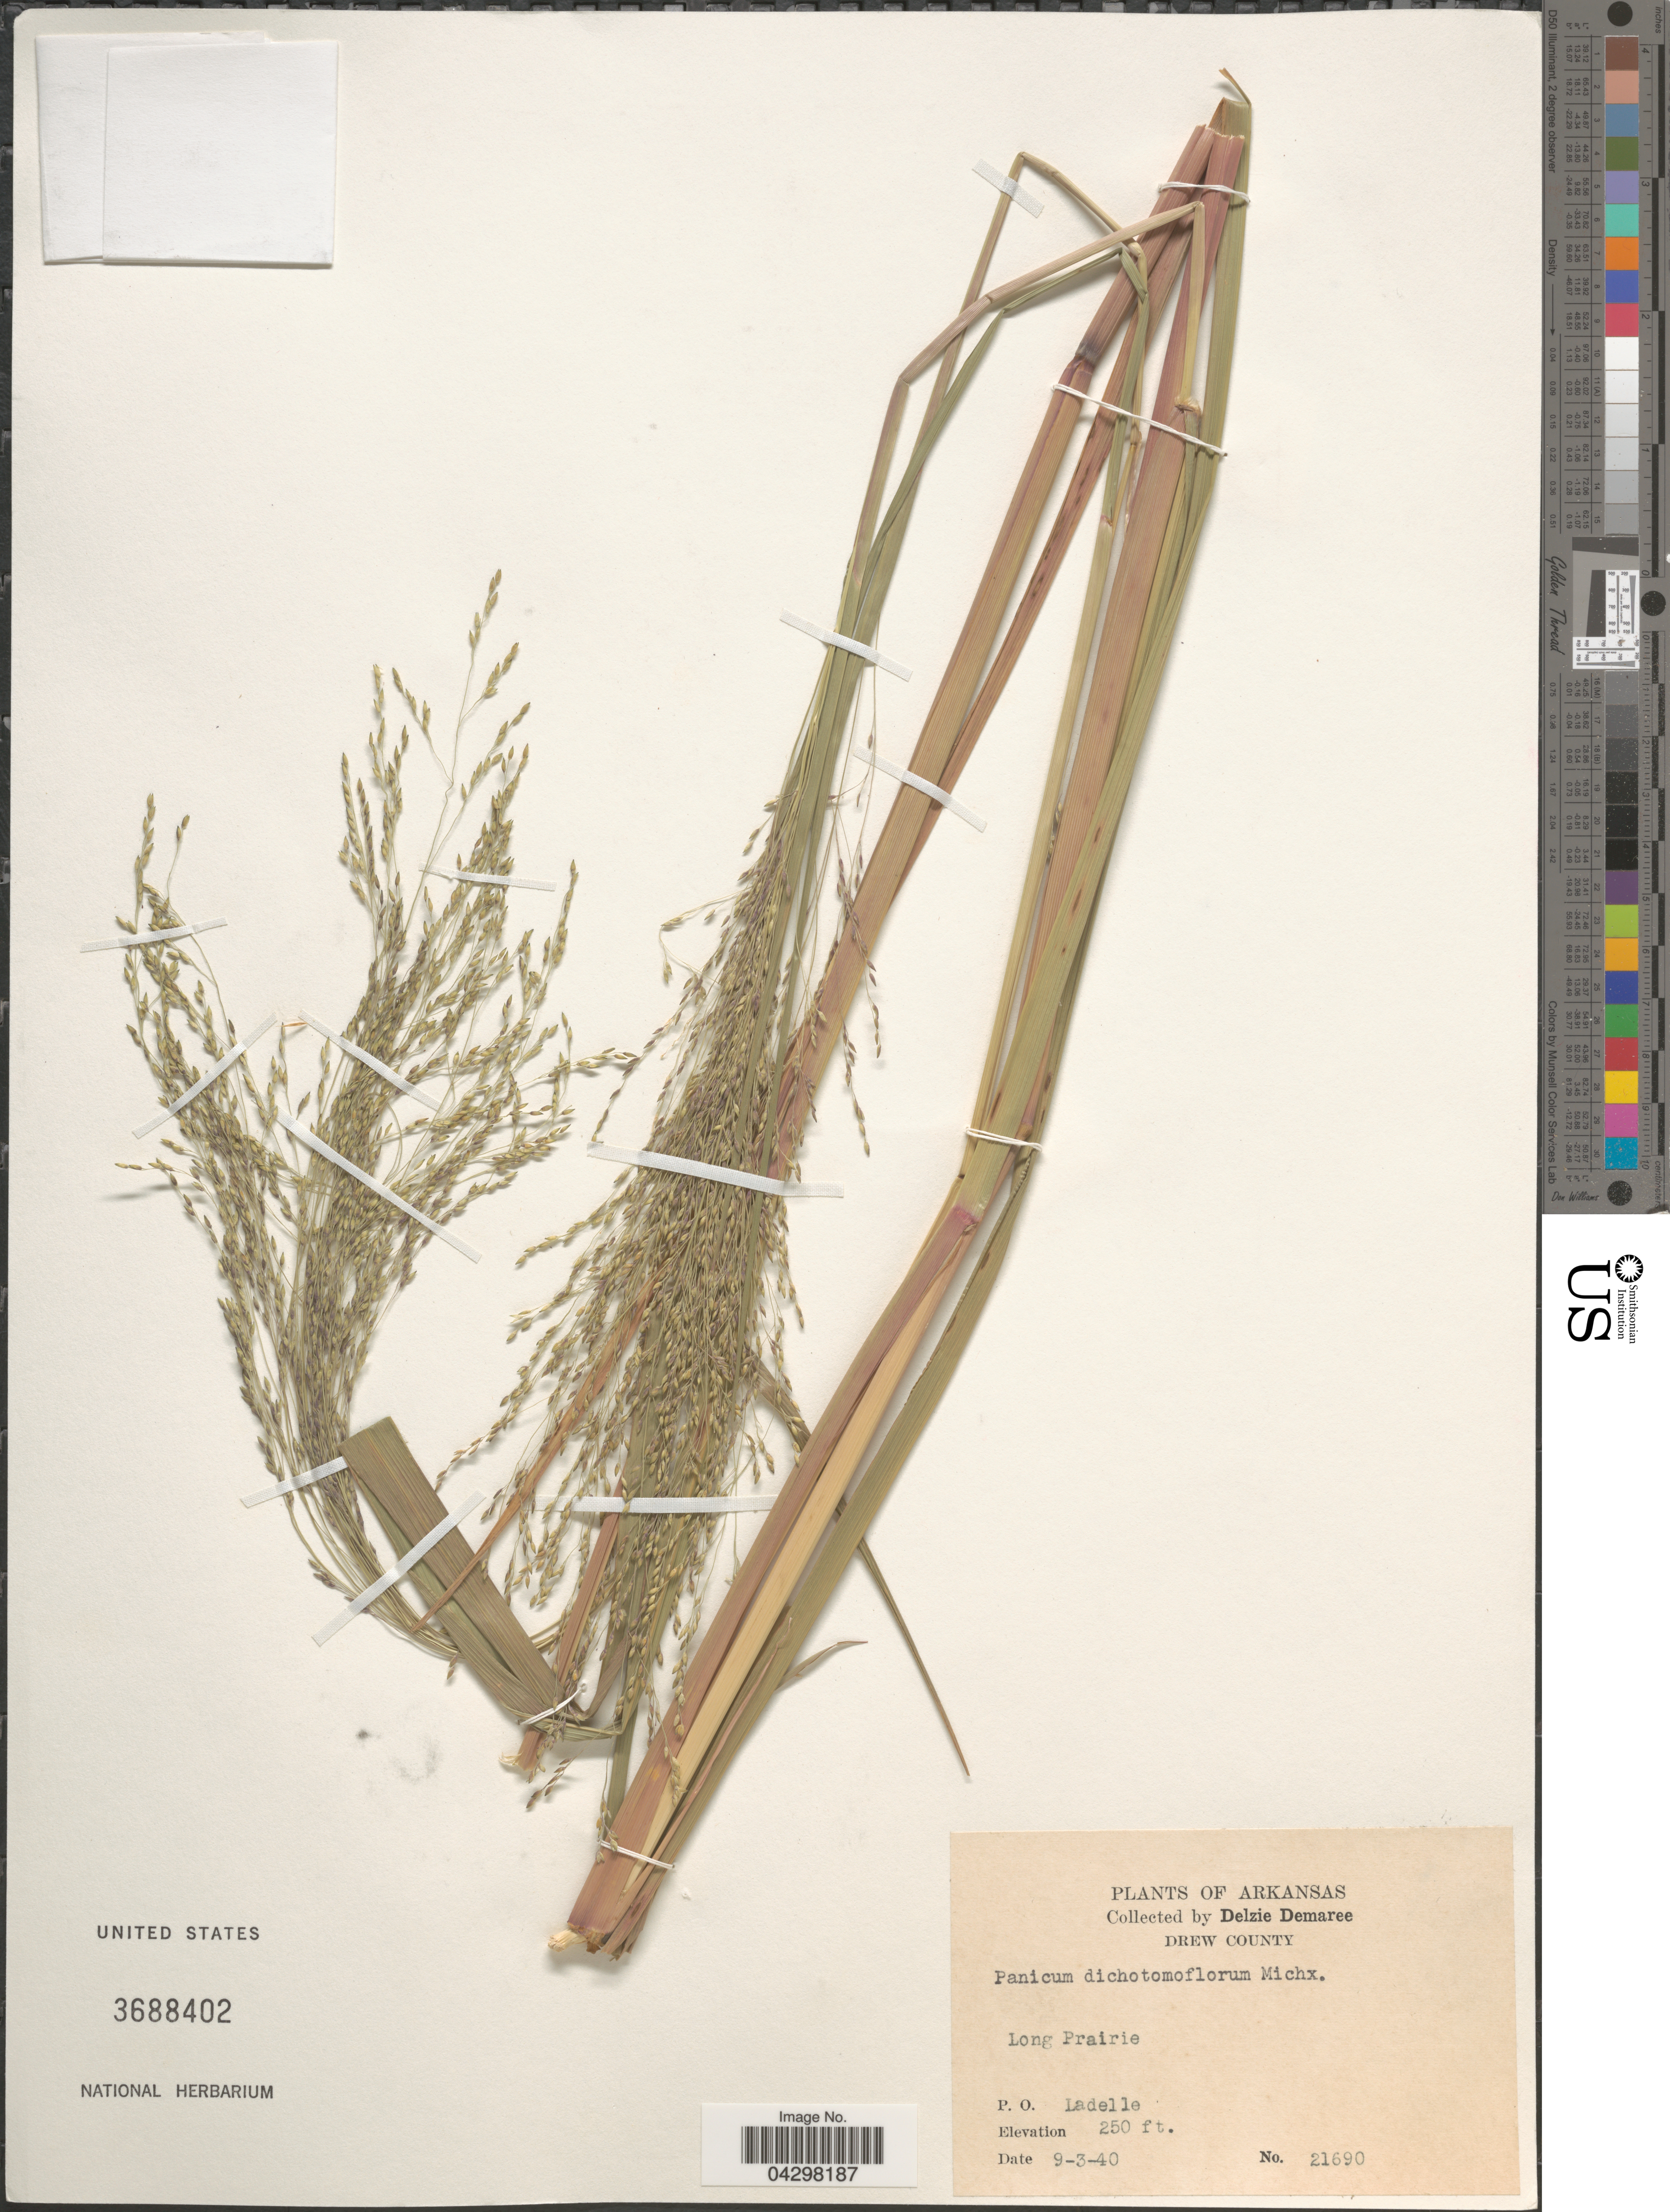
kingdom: Plantae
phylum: Tracheophyta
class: Liliopsida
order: Poales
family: Poaceae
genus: Panicum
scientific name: Panicum dichotomiflorum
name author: Michx.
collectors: D. Demaree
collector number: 21690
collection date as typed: Transcribed d/m/y: 3/9/40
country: United States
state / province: Arkansas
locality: Drew County. Long Prairie. P. O. Ladelle.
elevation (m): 76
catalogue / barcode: US 3688402